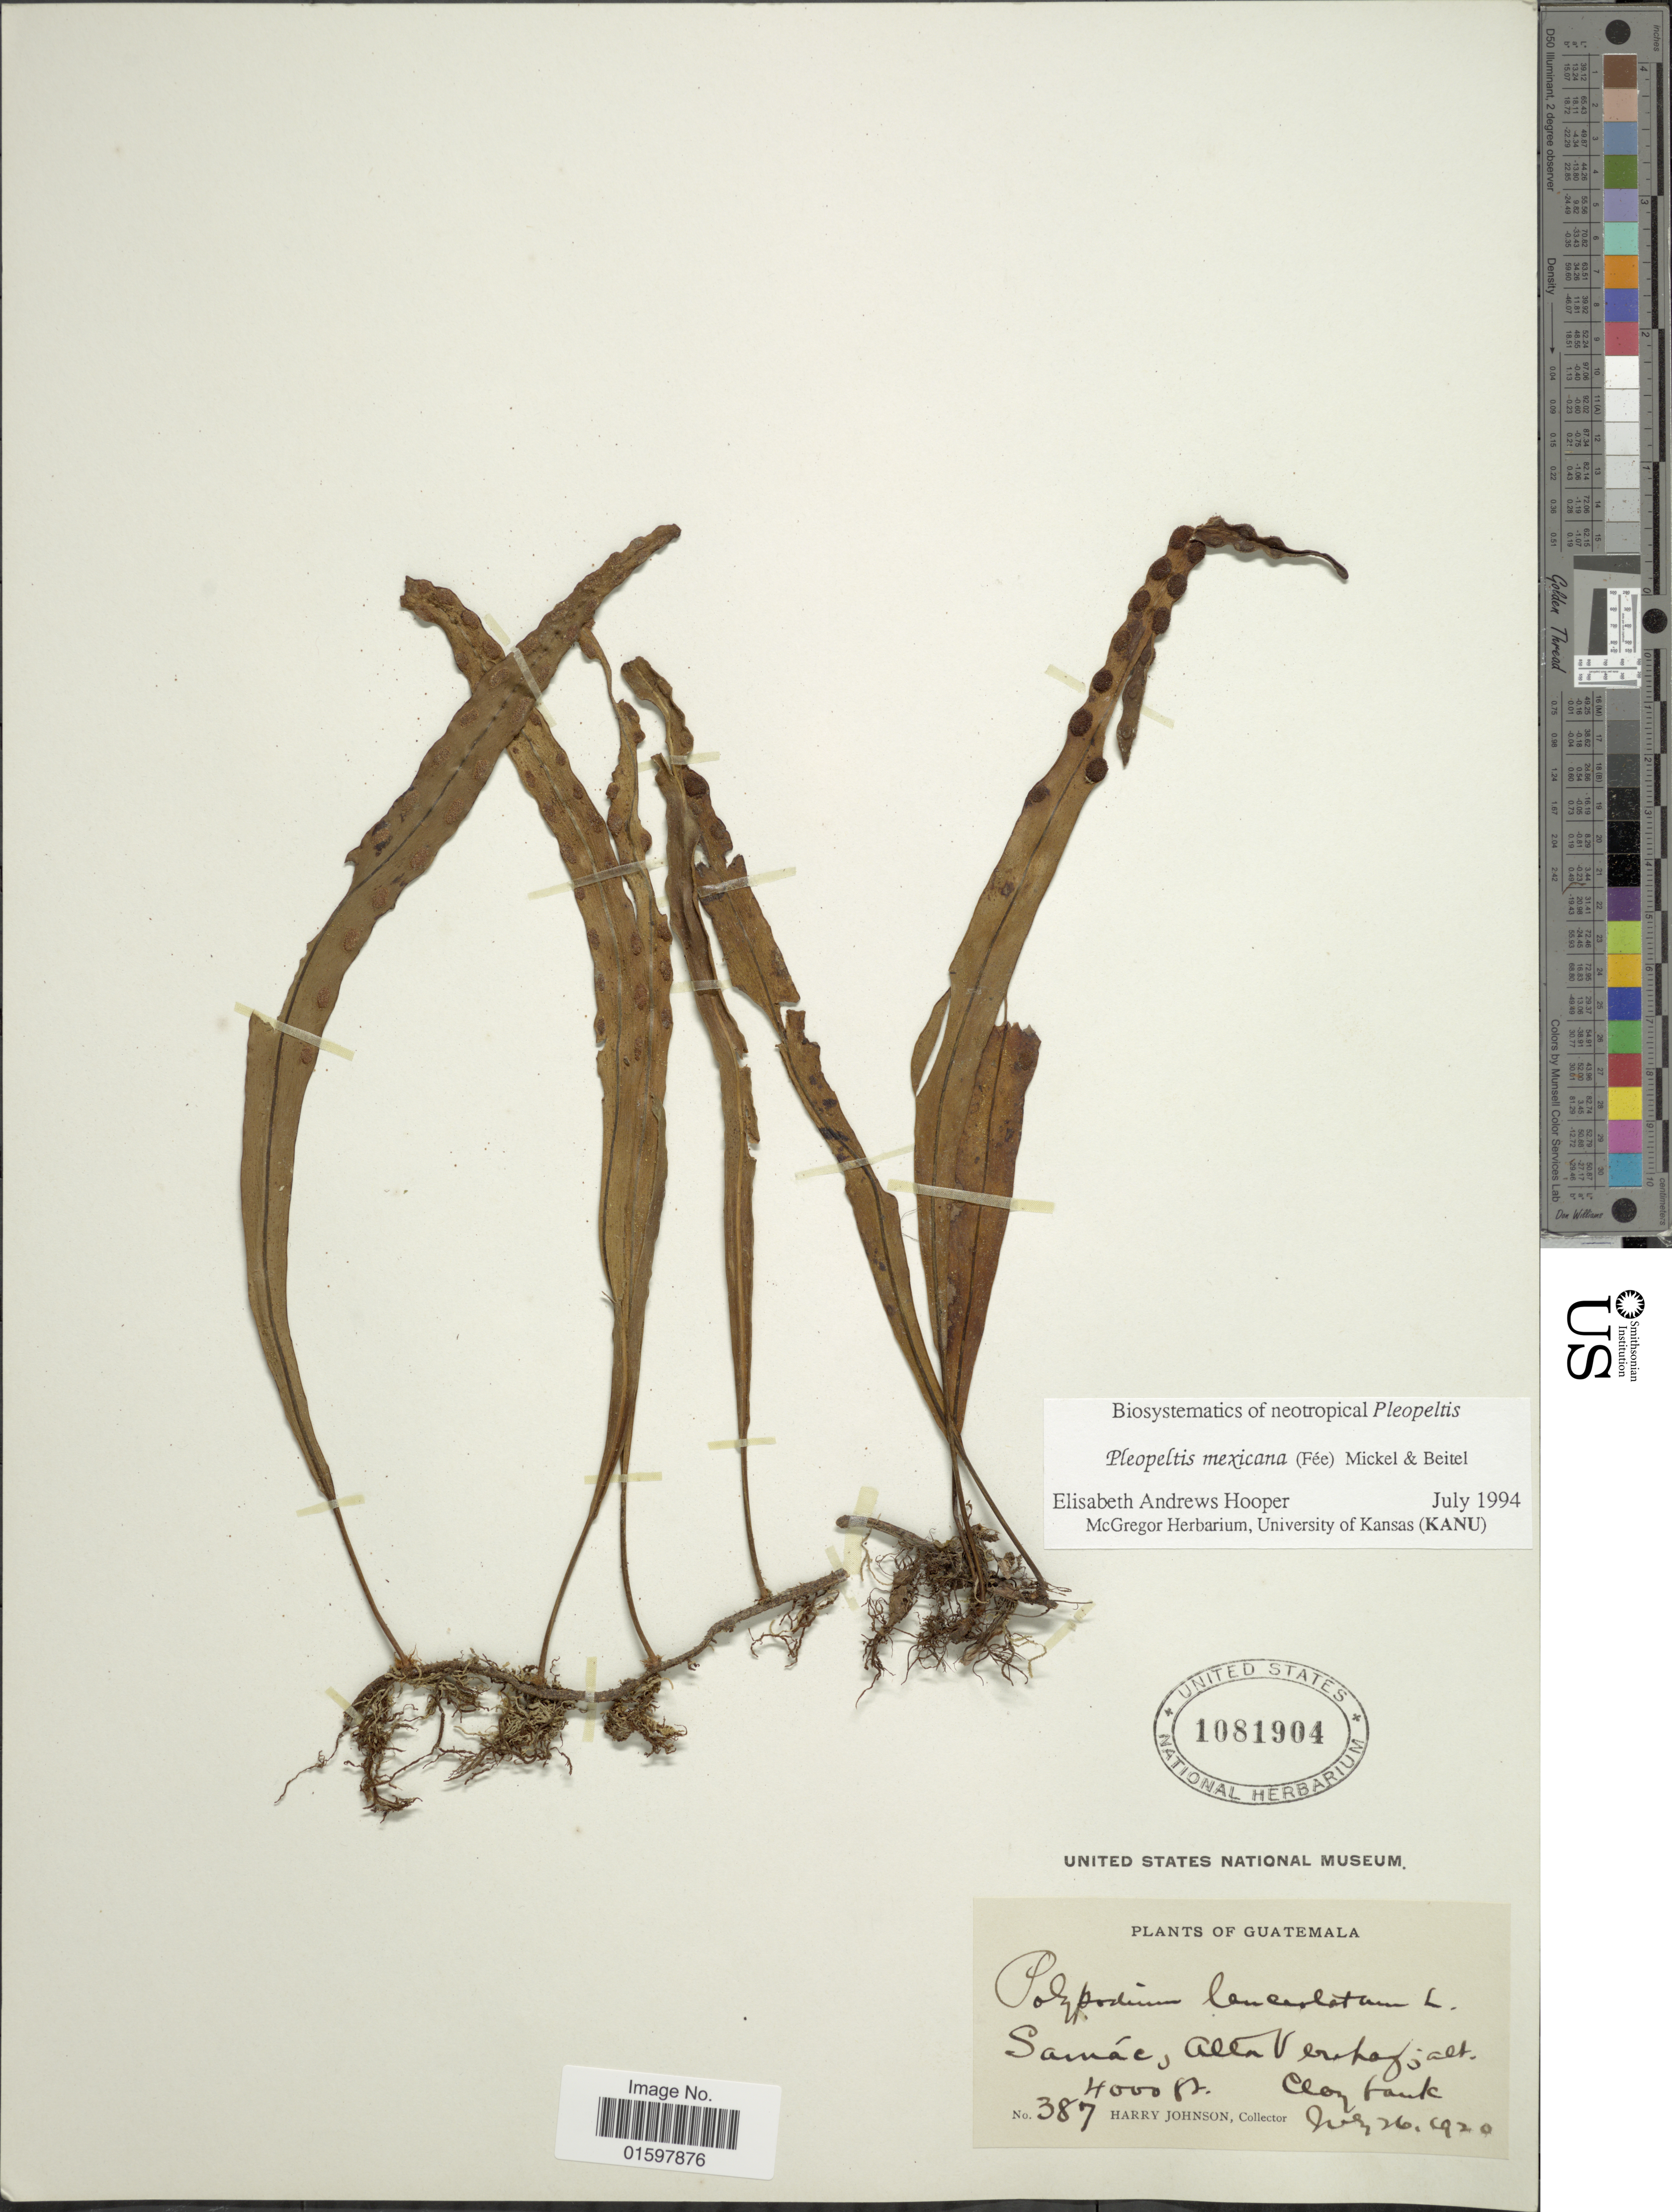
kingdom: Plantae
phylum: Tracheophyta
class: Polypodiopsida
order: Polypodiales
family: Polypodiaceae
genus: Pleopeltis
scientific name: Pleopeltis mexicana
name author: (Fée) Mickel & Beitel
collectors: H. Johnson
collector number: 387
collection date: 1920-07-26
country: Guatemala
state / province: Alta Verapaz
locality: Samác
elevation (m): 1219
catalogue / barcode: US 1081904